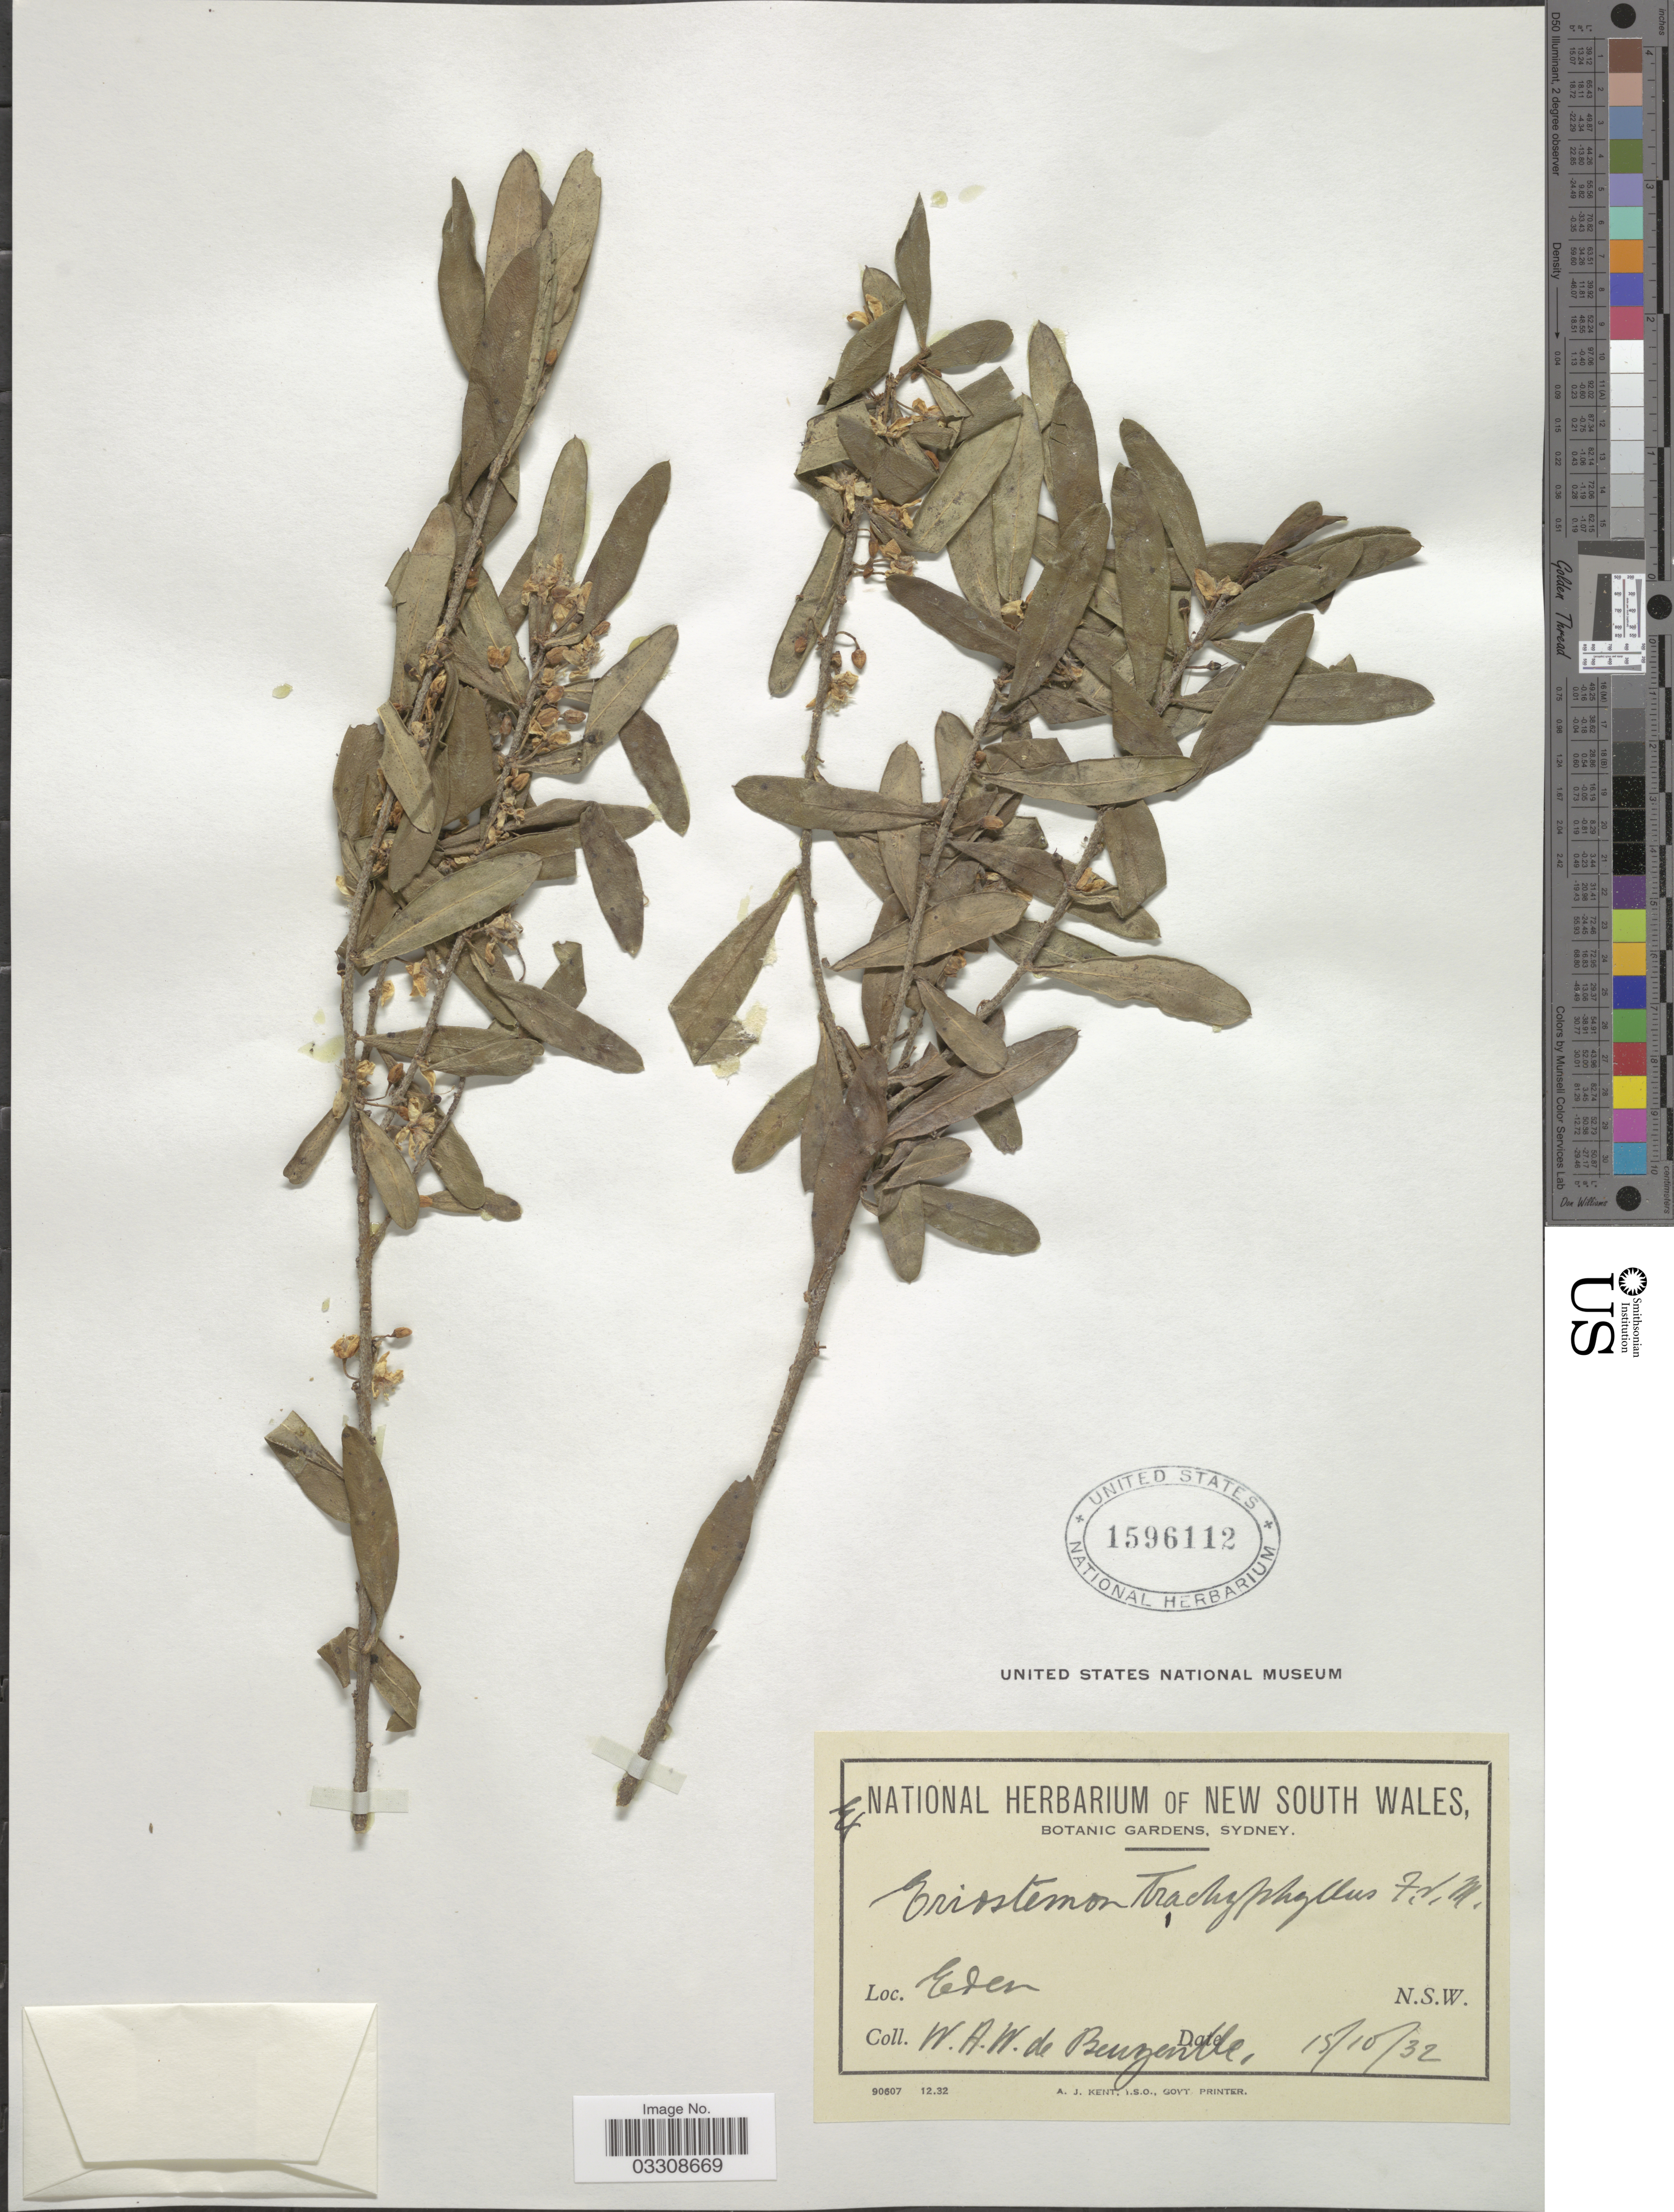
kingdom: Plantae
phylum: Tracheophyta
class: Magnoliopsida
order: Sapindales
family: Rutaceae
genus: Eriostemon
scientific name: Eriostemon trachyphyllus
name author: F. Muell.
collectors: W. Beuzeville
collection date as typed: Transcribed d/m/y: 15/10/32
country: Australia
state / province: New South Wales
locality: Eden.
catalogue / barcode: US 1596112